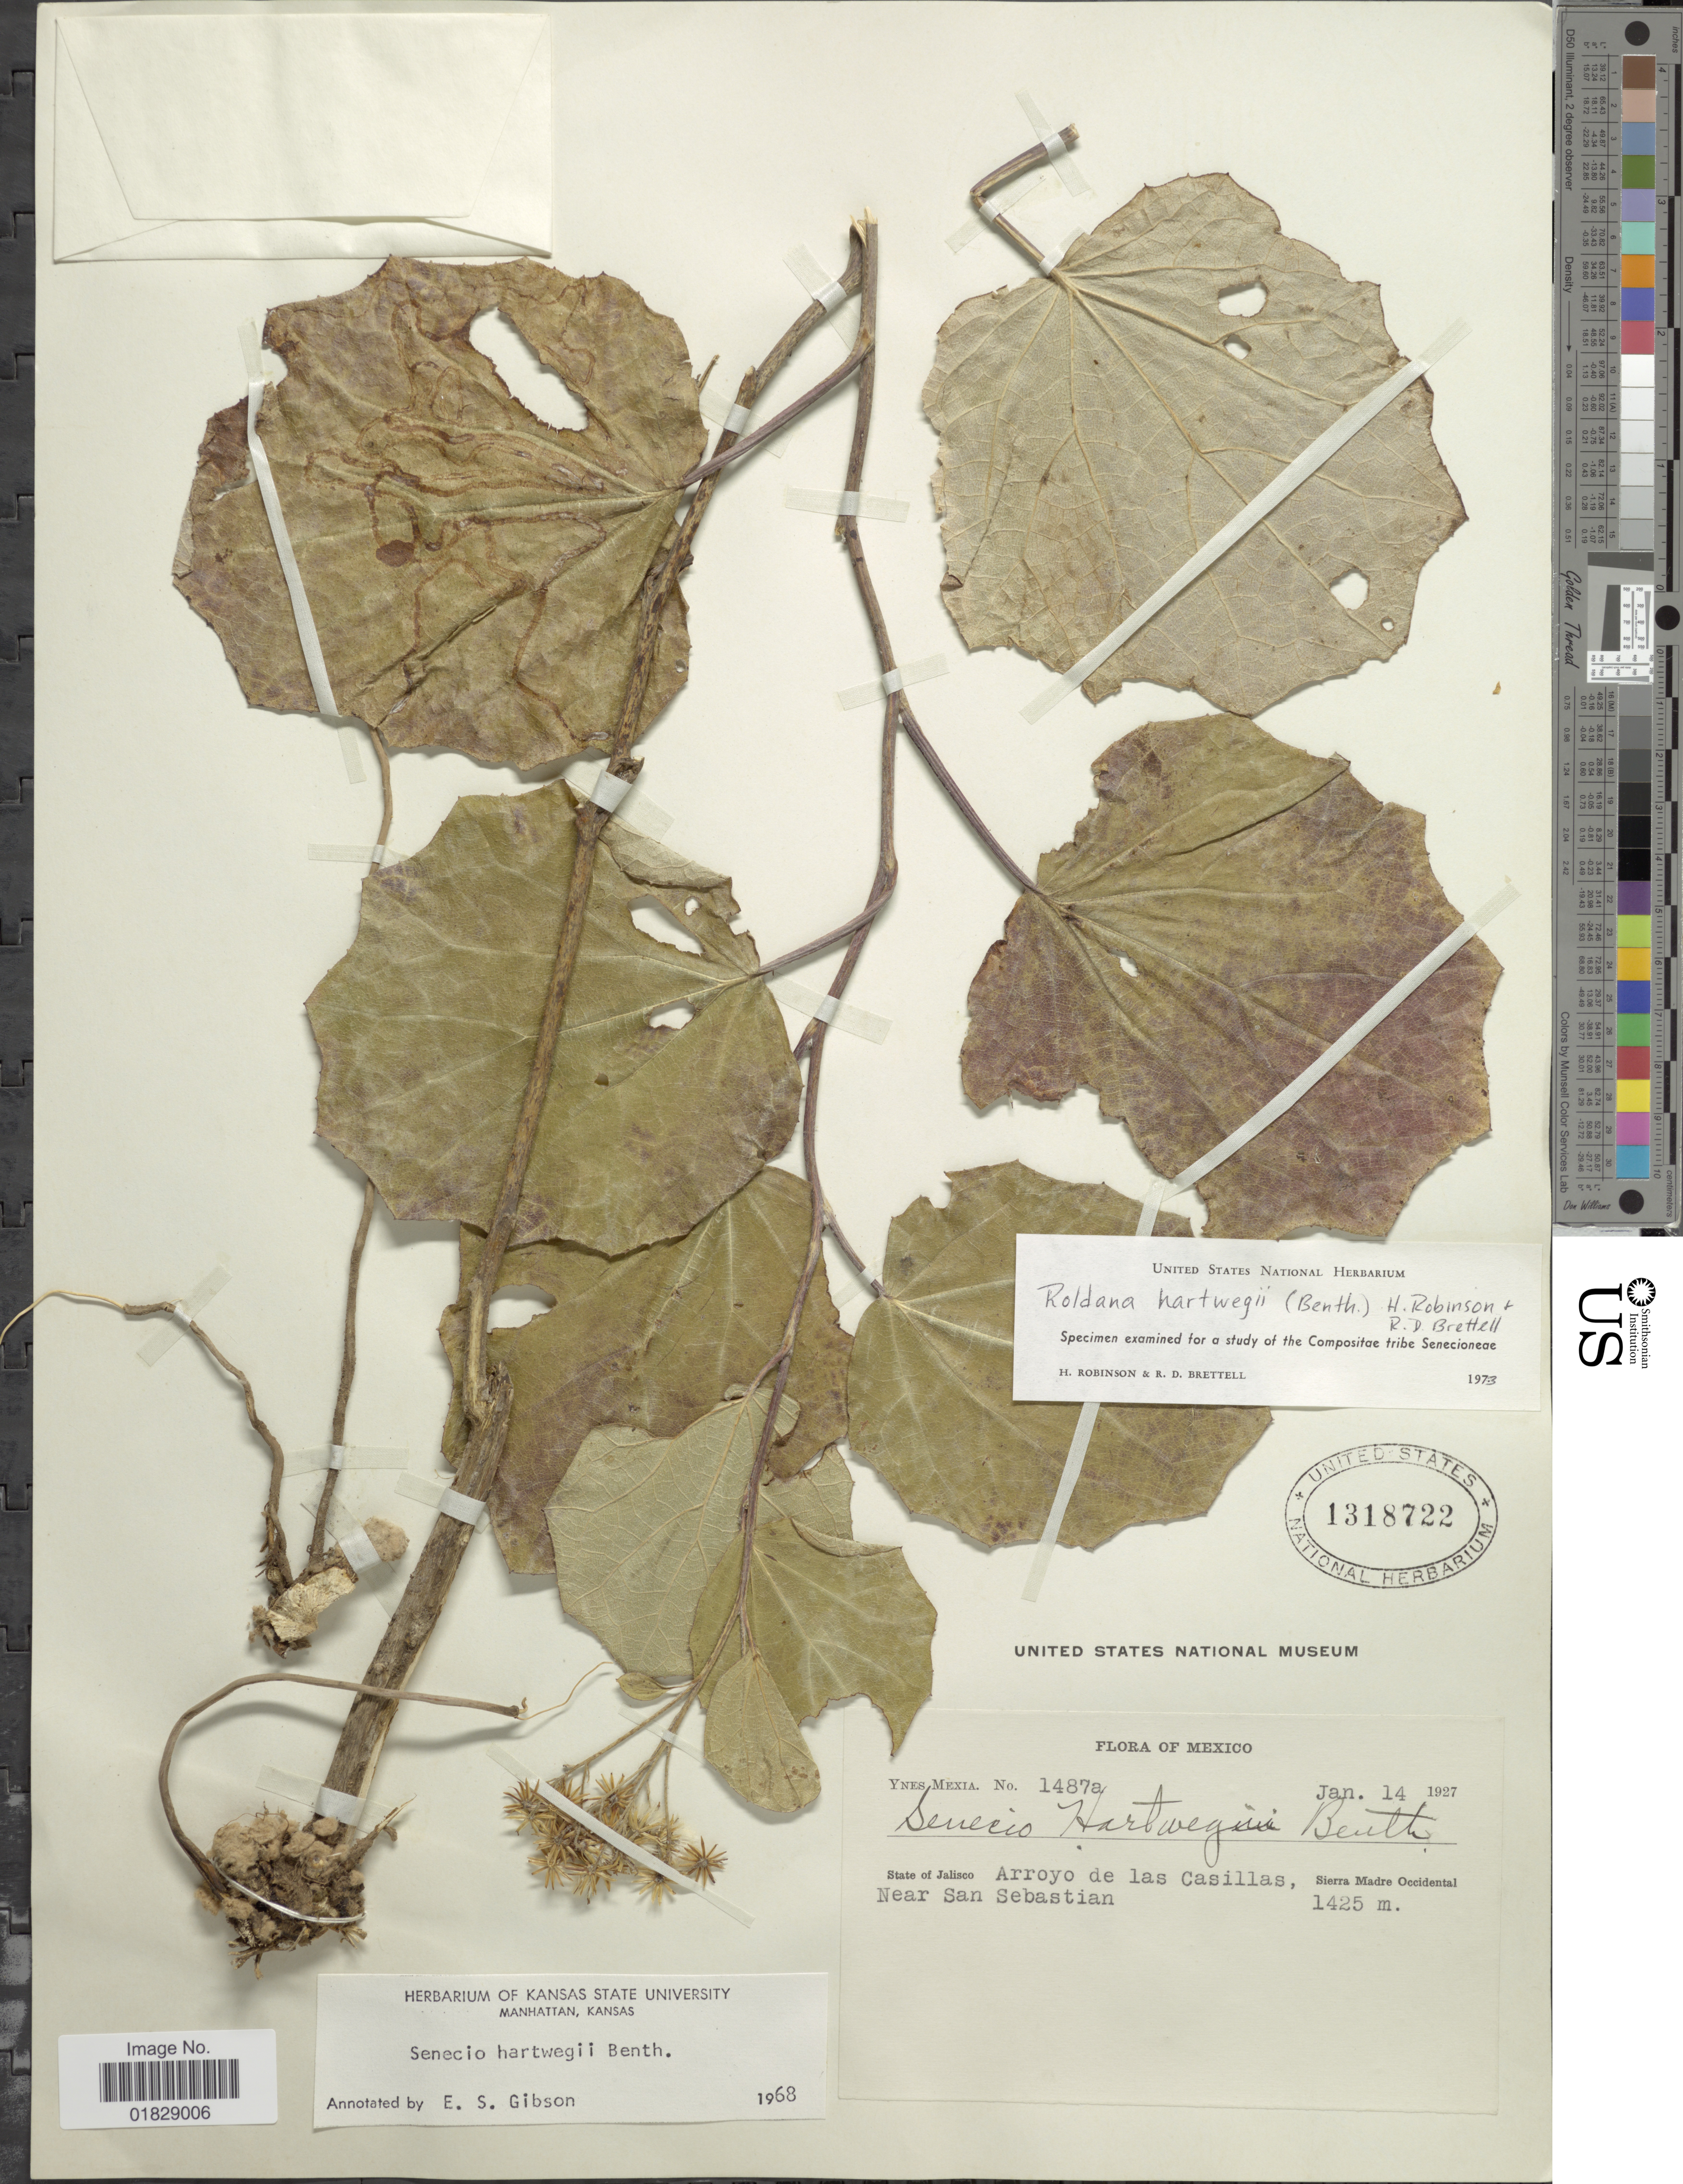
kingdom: Plantae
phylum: Tracheophyta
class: Magnoliopsida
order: Asterales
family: Asteraceae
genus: Roldana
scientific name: Roldana hartwegii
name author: (Benth.) H. Rob. & Brettell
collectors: Y. Mexia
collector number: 1487a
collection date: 1927-01-14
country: Mexico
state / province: Jalisco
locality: State of Jalisco. Arroyo de las Casillas, Near San Sebastian. Sierra Madre Occidental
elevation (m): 1425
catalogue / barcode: US 1318722